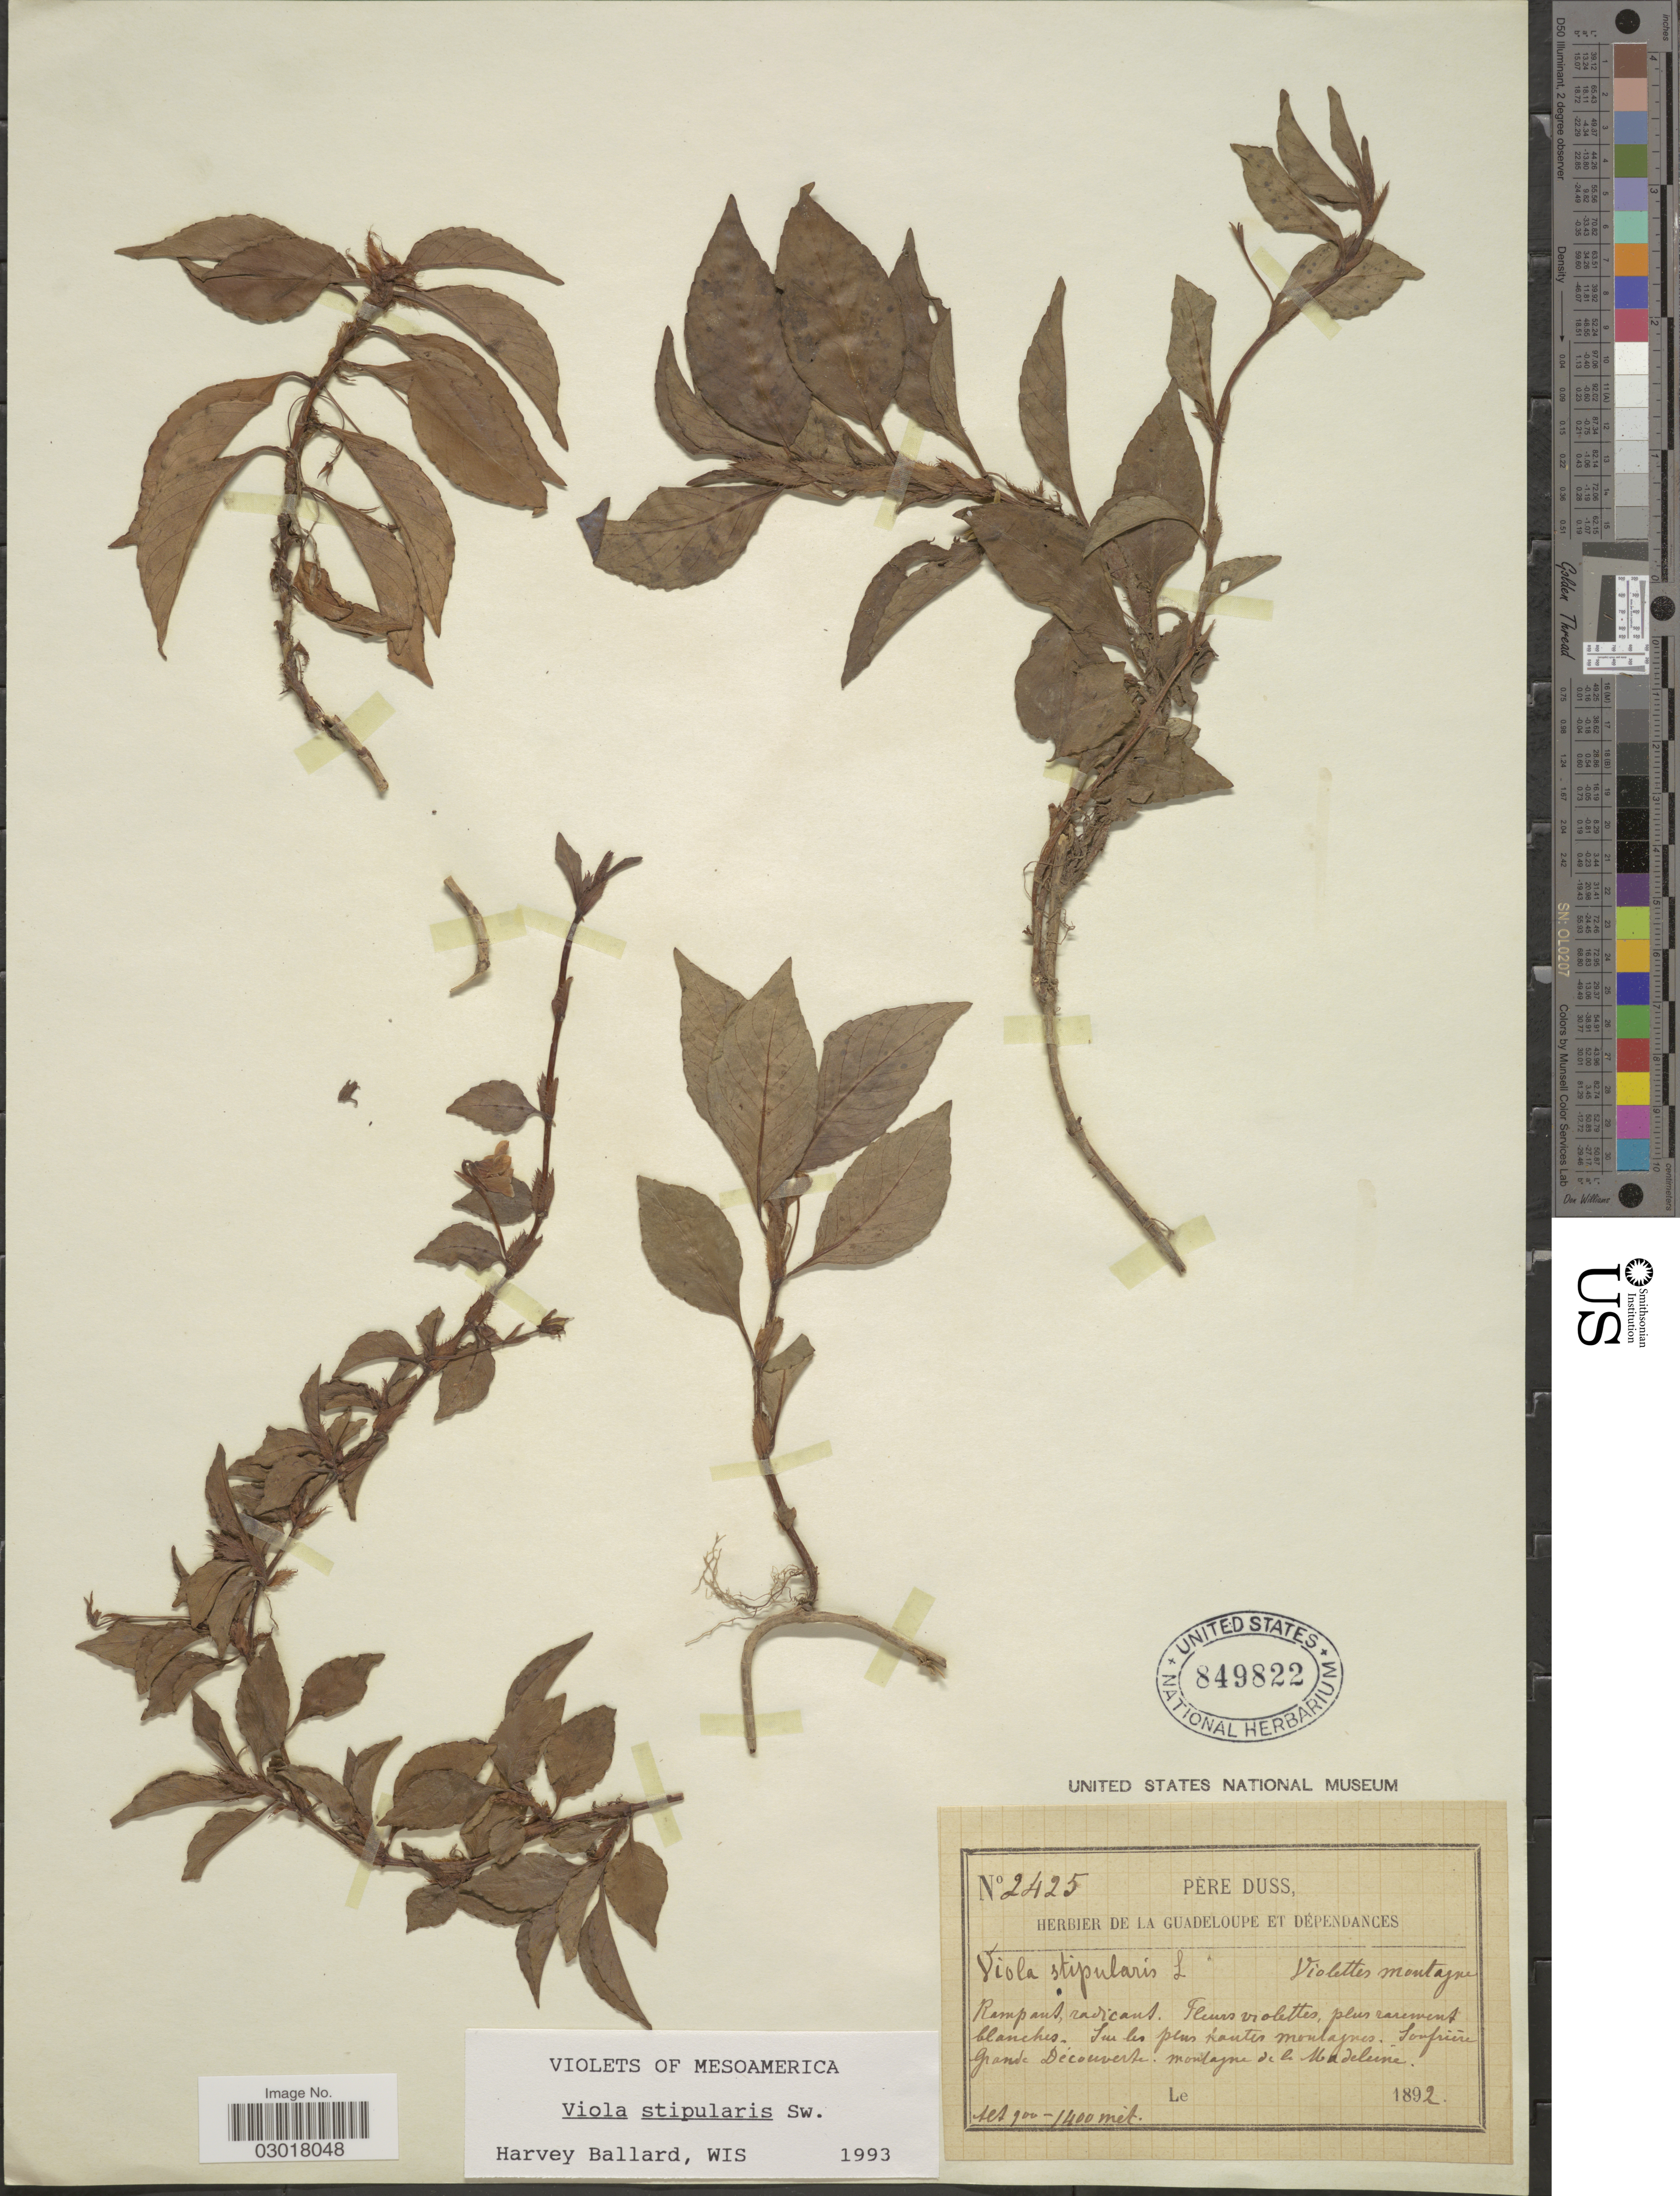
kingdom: Plantae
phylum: Tracheophyta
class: Magnoliopsida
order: Malpighiales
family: Violaceae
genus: Viola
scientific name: Viola stipularis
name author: Sw.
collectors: Père Duss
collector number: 2425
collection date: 1892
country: Guadeloupe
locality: Soufriére grande Découverte. Montagne de la Madeleine.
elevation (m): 900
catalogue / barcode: US 849822